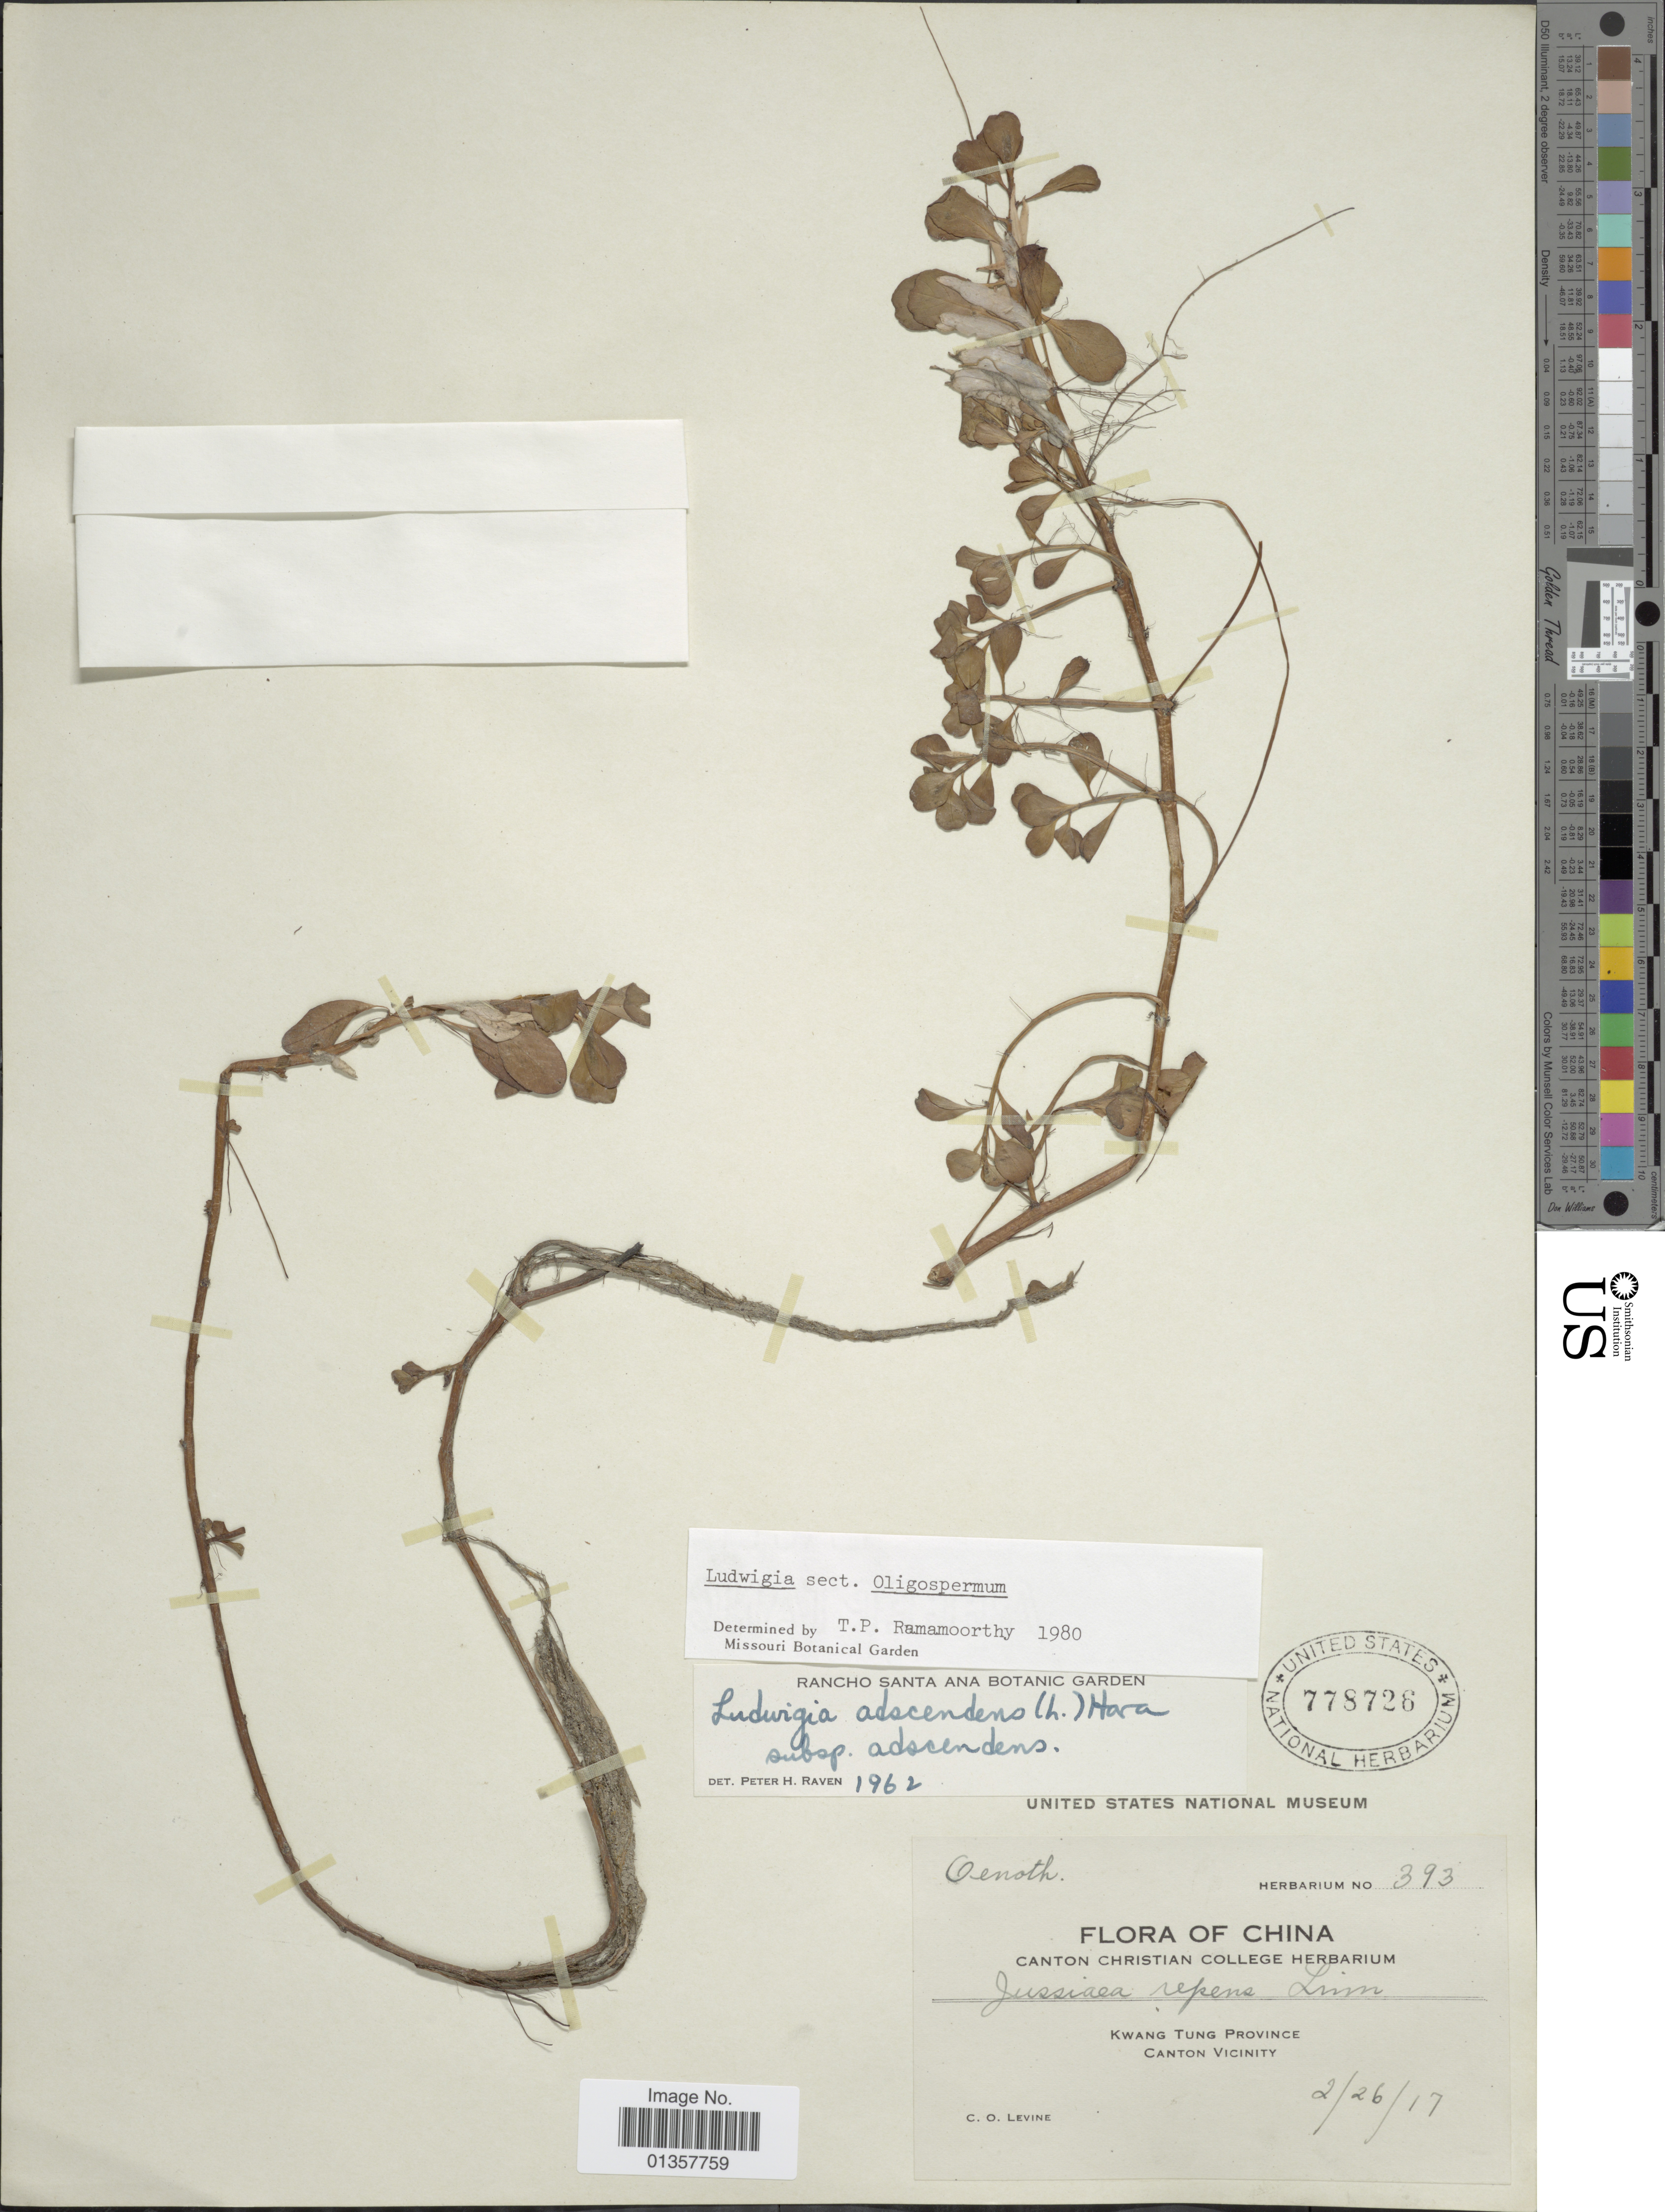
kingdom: Plantae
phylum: Tracheophyta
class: Magnoliopsida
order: Myrtales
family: Onagraceae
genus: Ludwigia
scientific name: Ludwigia adscendens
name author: (L.) H. Hara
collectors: C. O. Levine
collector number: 393?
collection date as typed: Transcribed d/m/y: 26/2/17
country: China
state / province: Guangdong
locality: Kwang Tung Province, Canton Vicinity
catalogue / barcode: US 778726